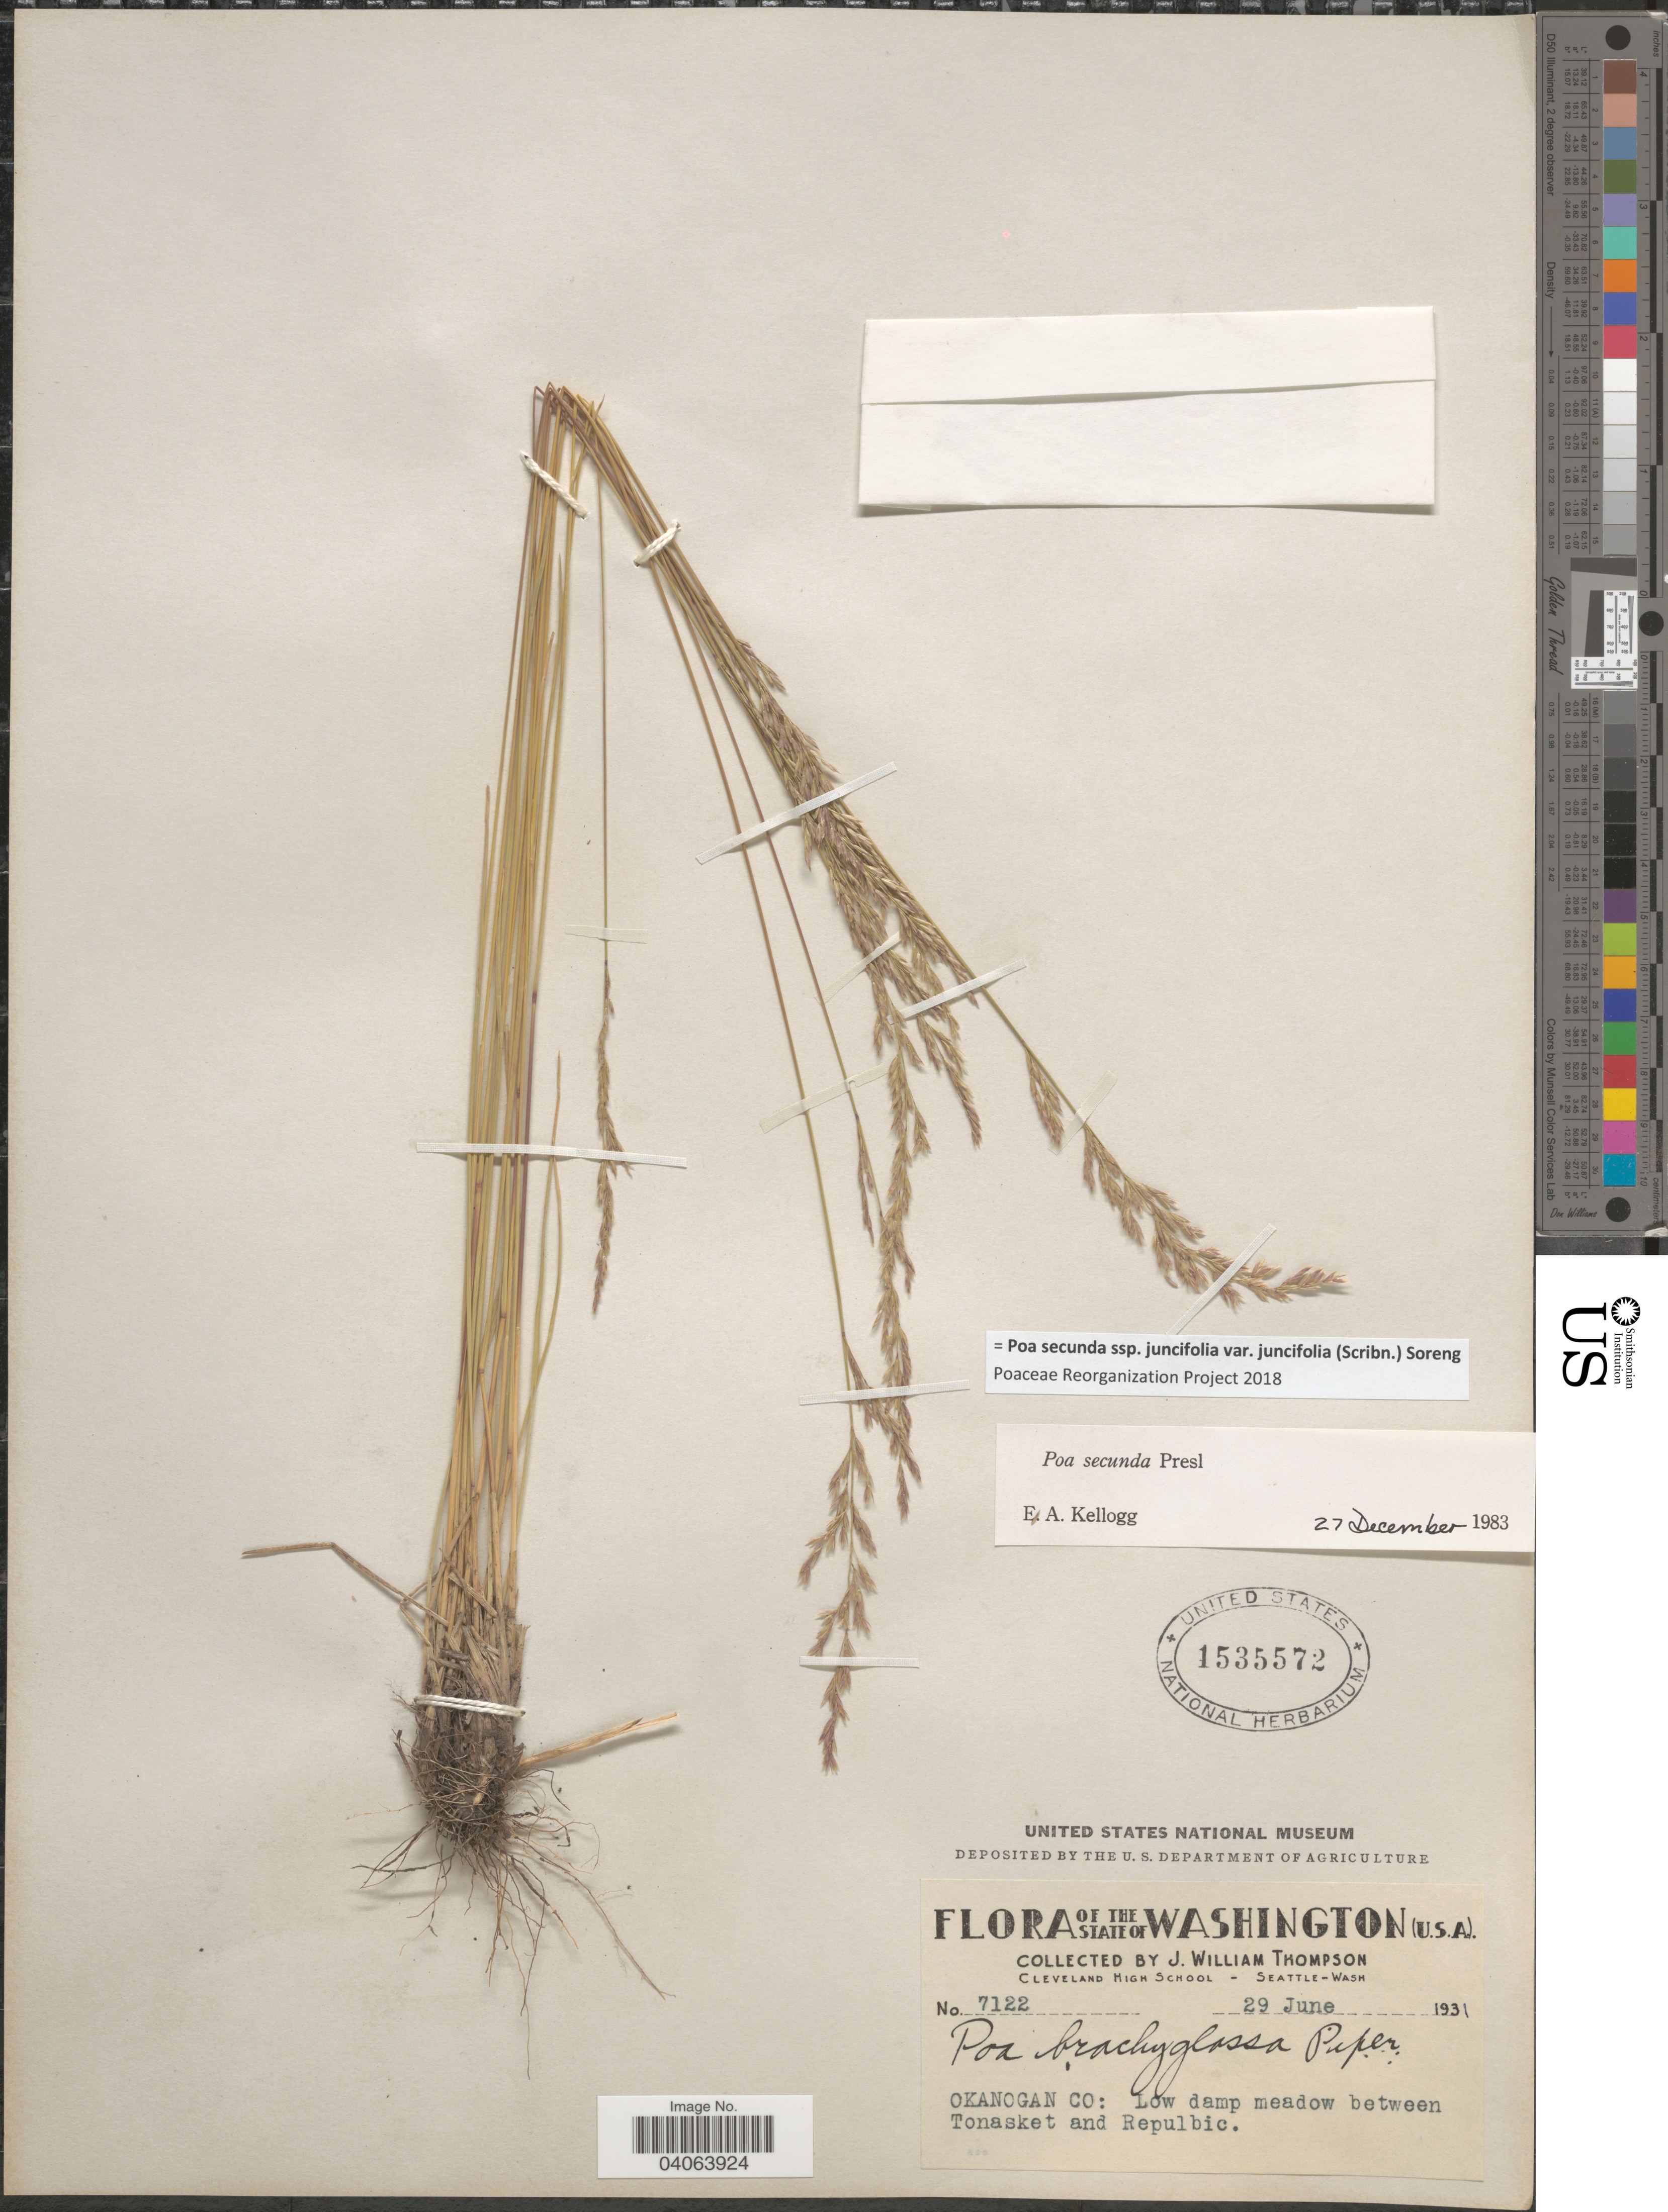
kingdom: Plantae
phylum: Tracheophyta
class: Liliopsida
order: Poales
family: Poaceae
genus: Poa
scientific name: Poa secunda subsp. juncifolia var. juncifolia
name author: (Scribn.) Soreng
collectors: J. W. Thompson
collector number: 7122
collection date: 1931-06-29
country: United States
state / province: Washington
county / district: Okanogan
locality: Okanogan Co: Low damp meadow between Tonasket and Repulbic.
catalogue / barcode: US 1535572